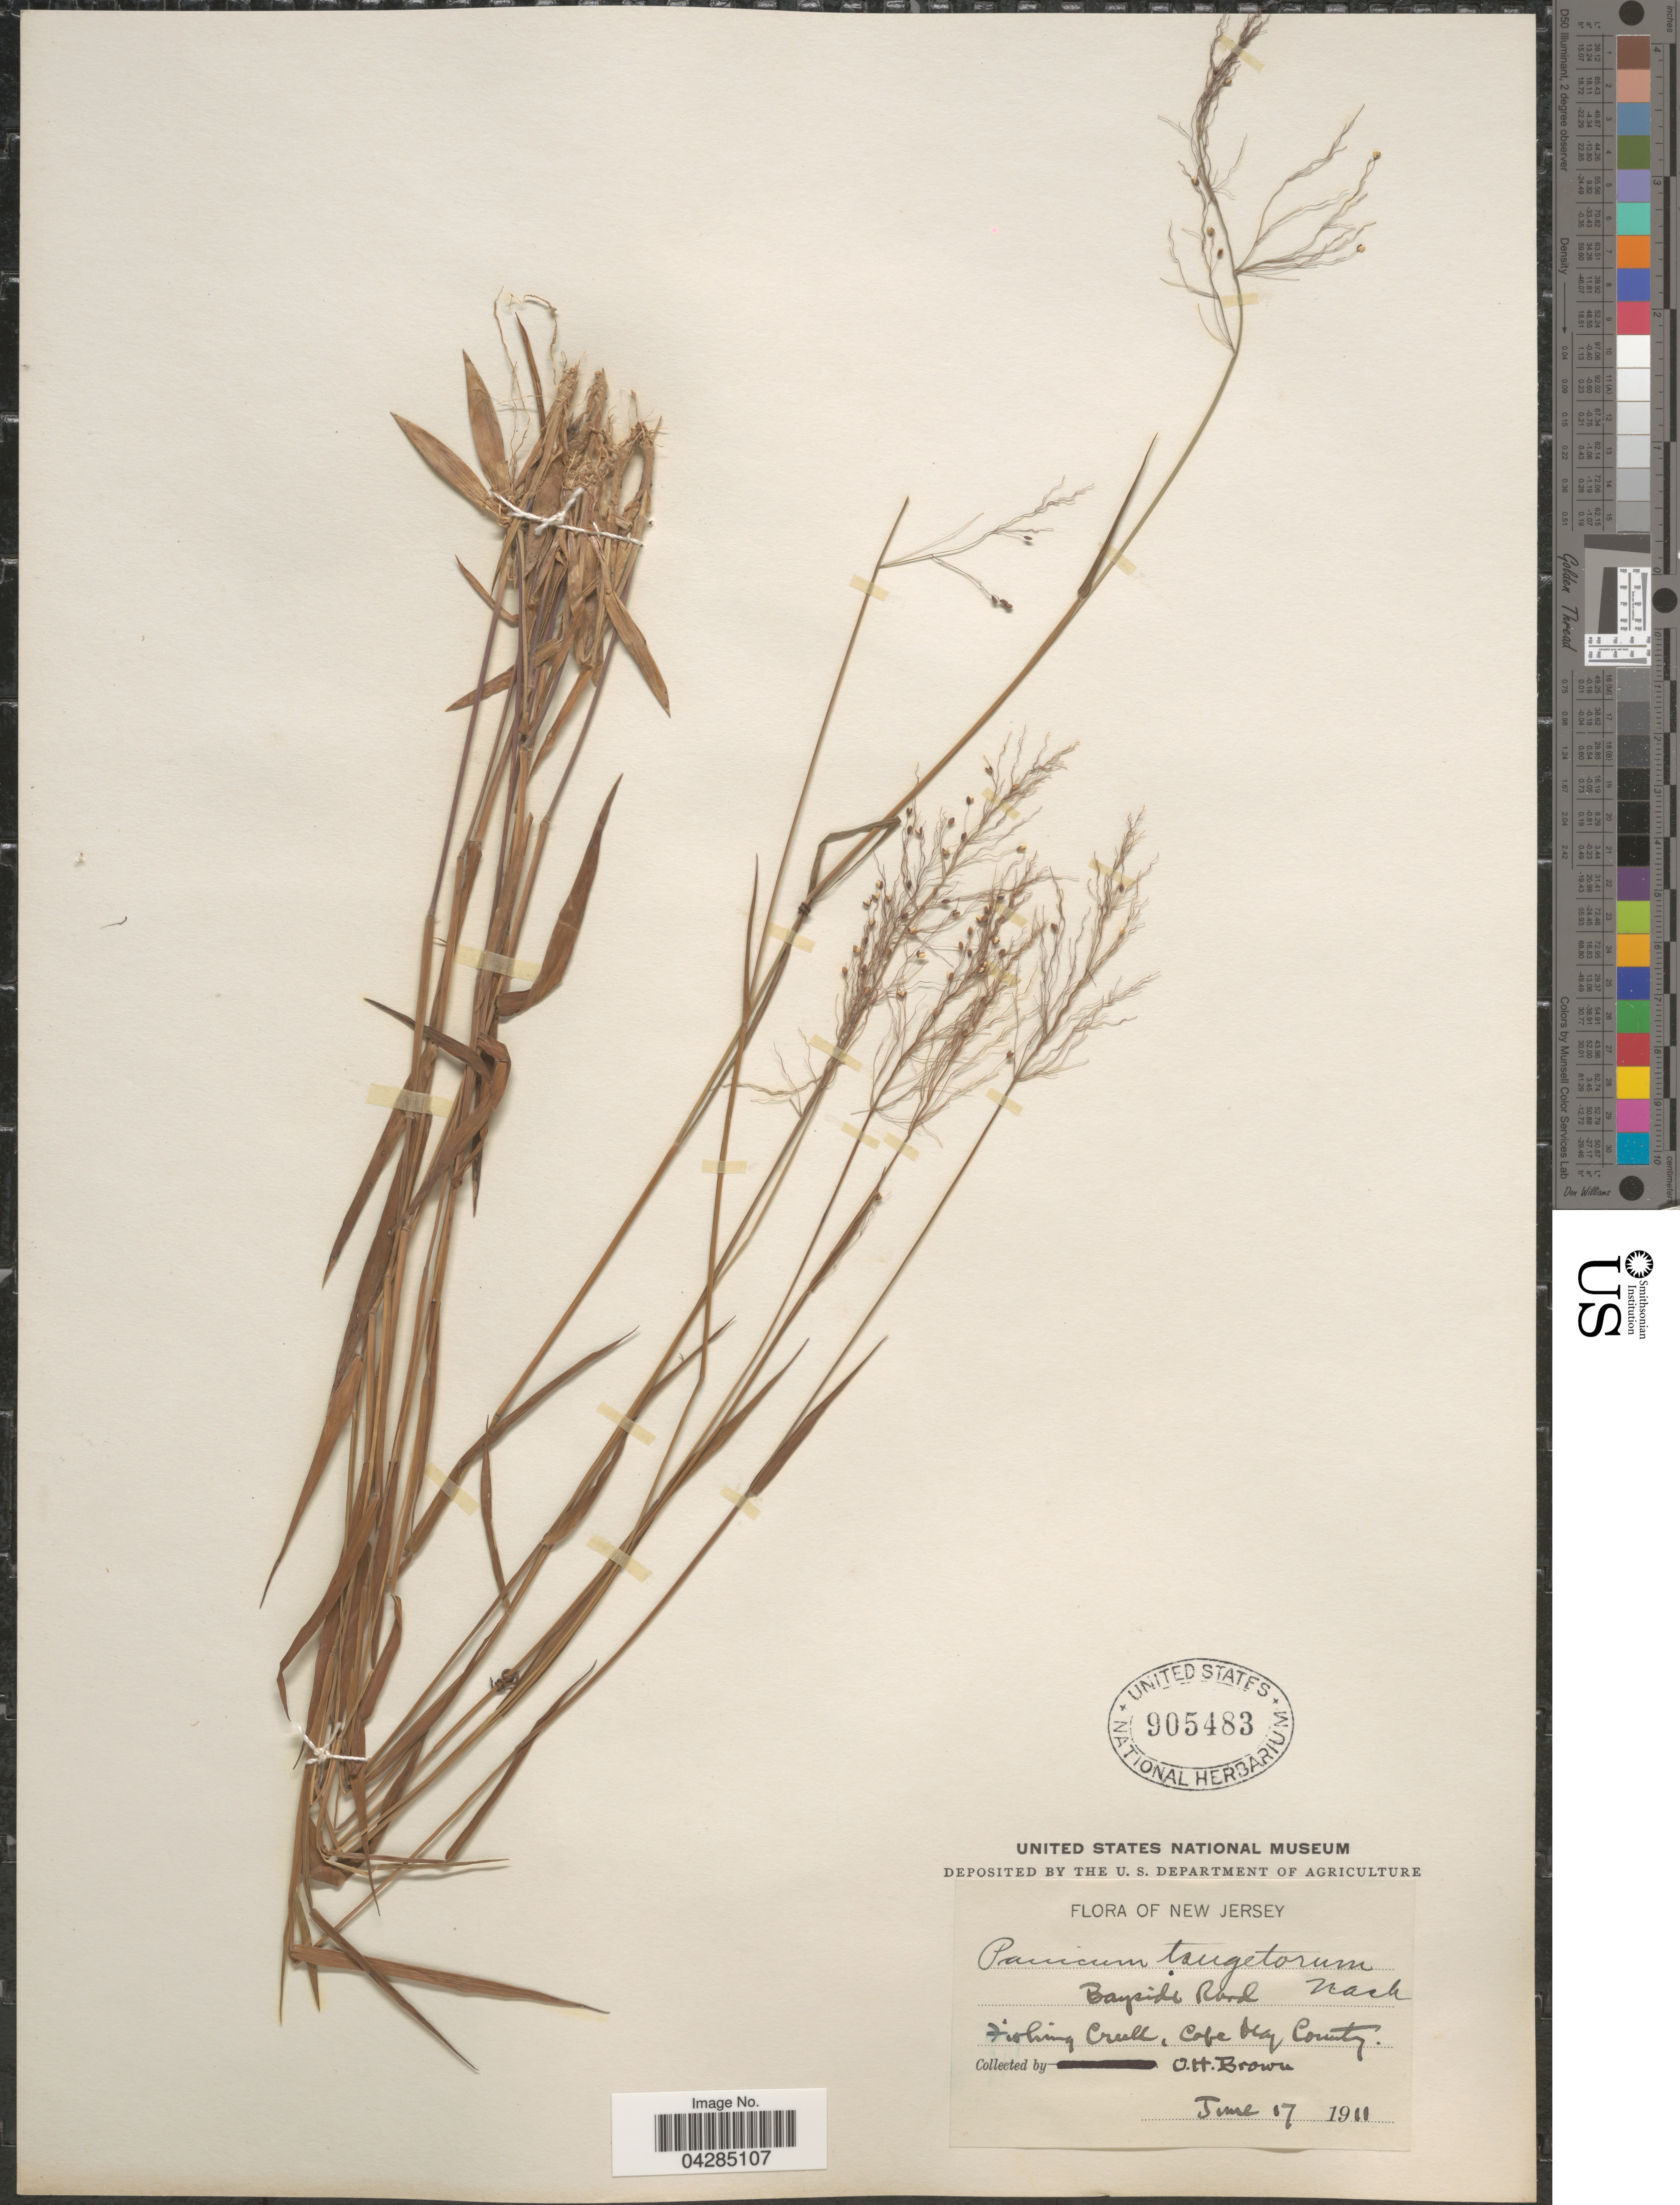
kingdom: Plantae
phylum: Tracheophyta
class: Liliopsida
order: Poales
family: Poaceae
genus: Dichanthelium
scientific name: Dichanthelium portoricense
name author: (Desv. ex Ham.) B.F. Hansen & Wunderlin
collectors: O. Brown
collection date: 1911-06-17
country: United States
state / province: New Jersey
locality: Bayside Road. Fishing Creek, Cape May County.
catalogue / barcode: US 905483